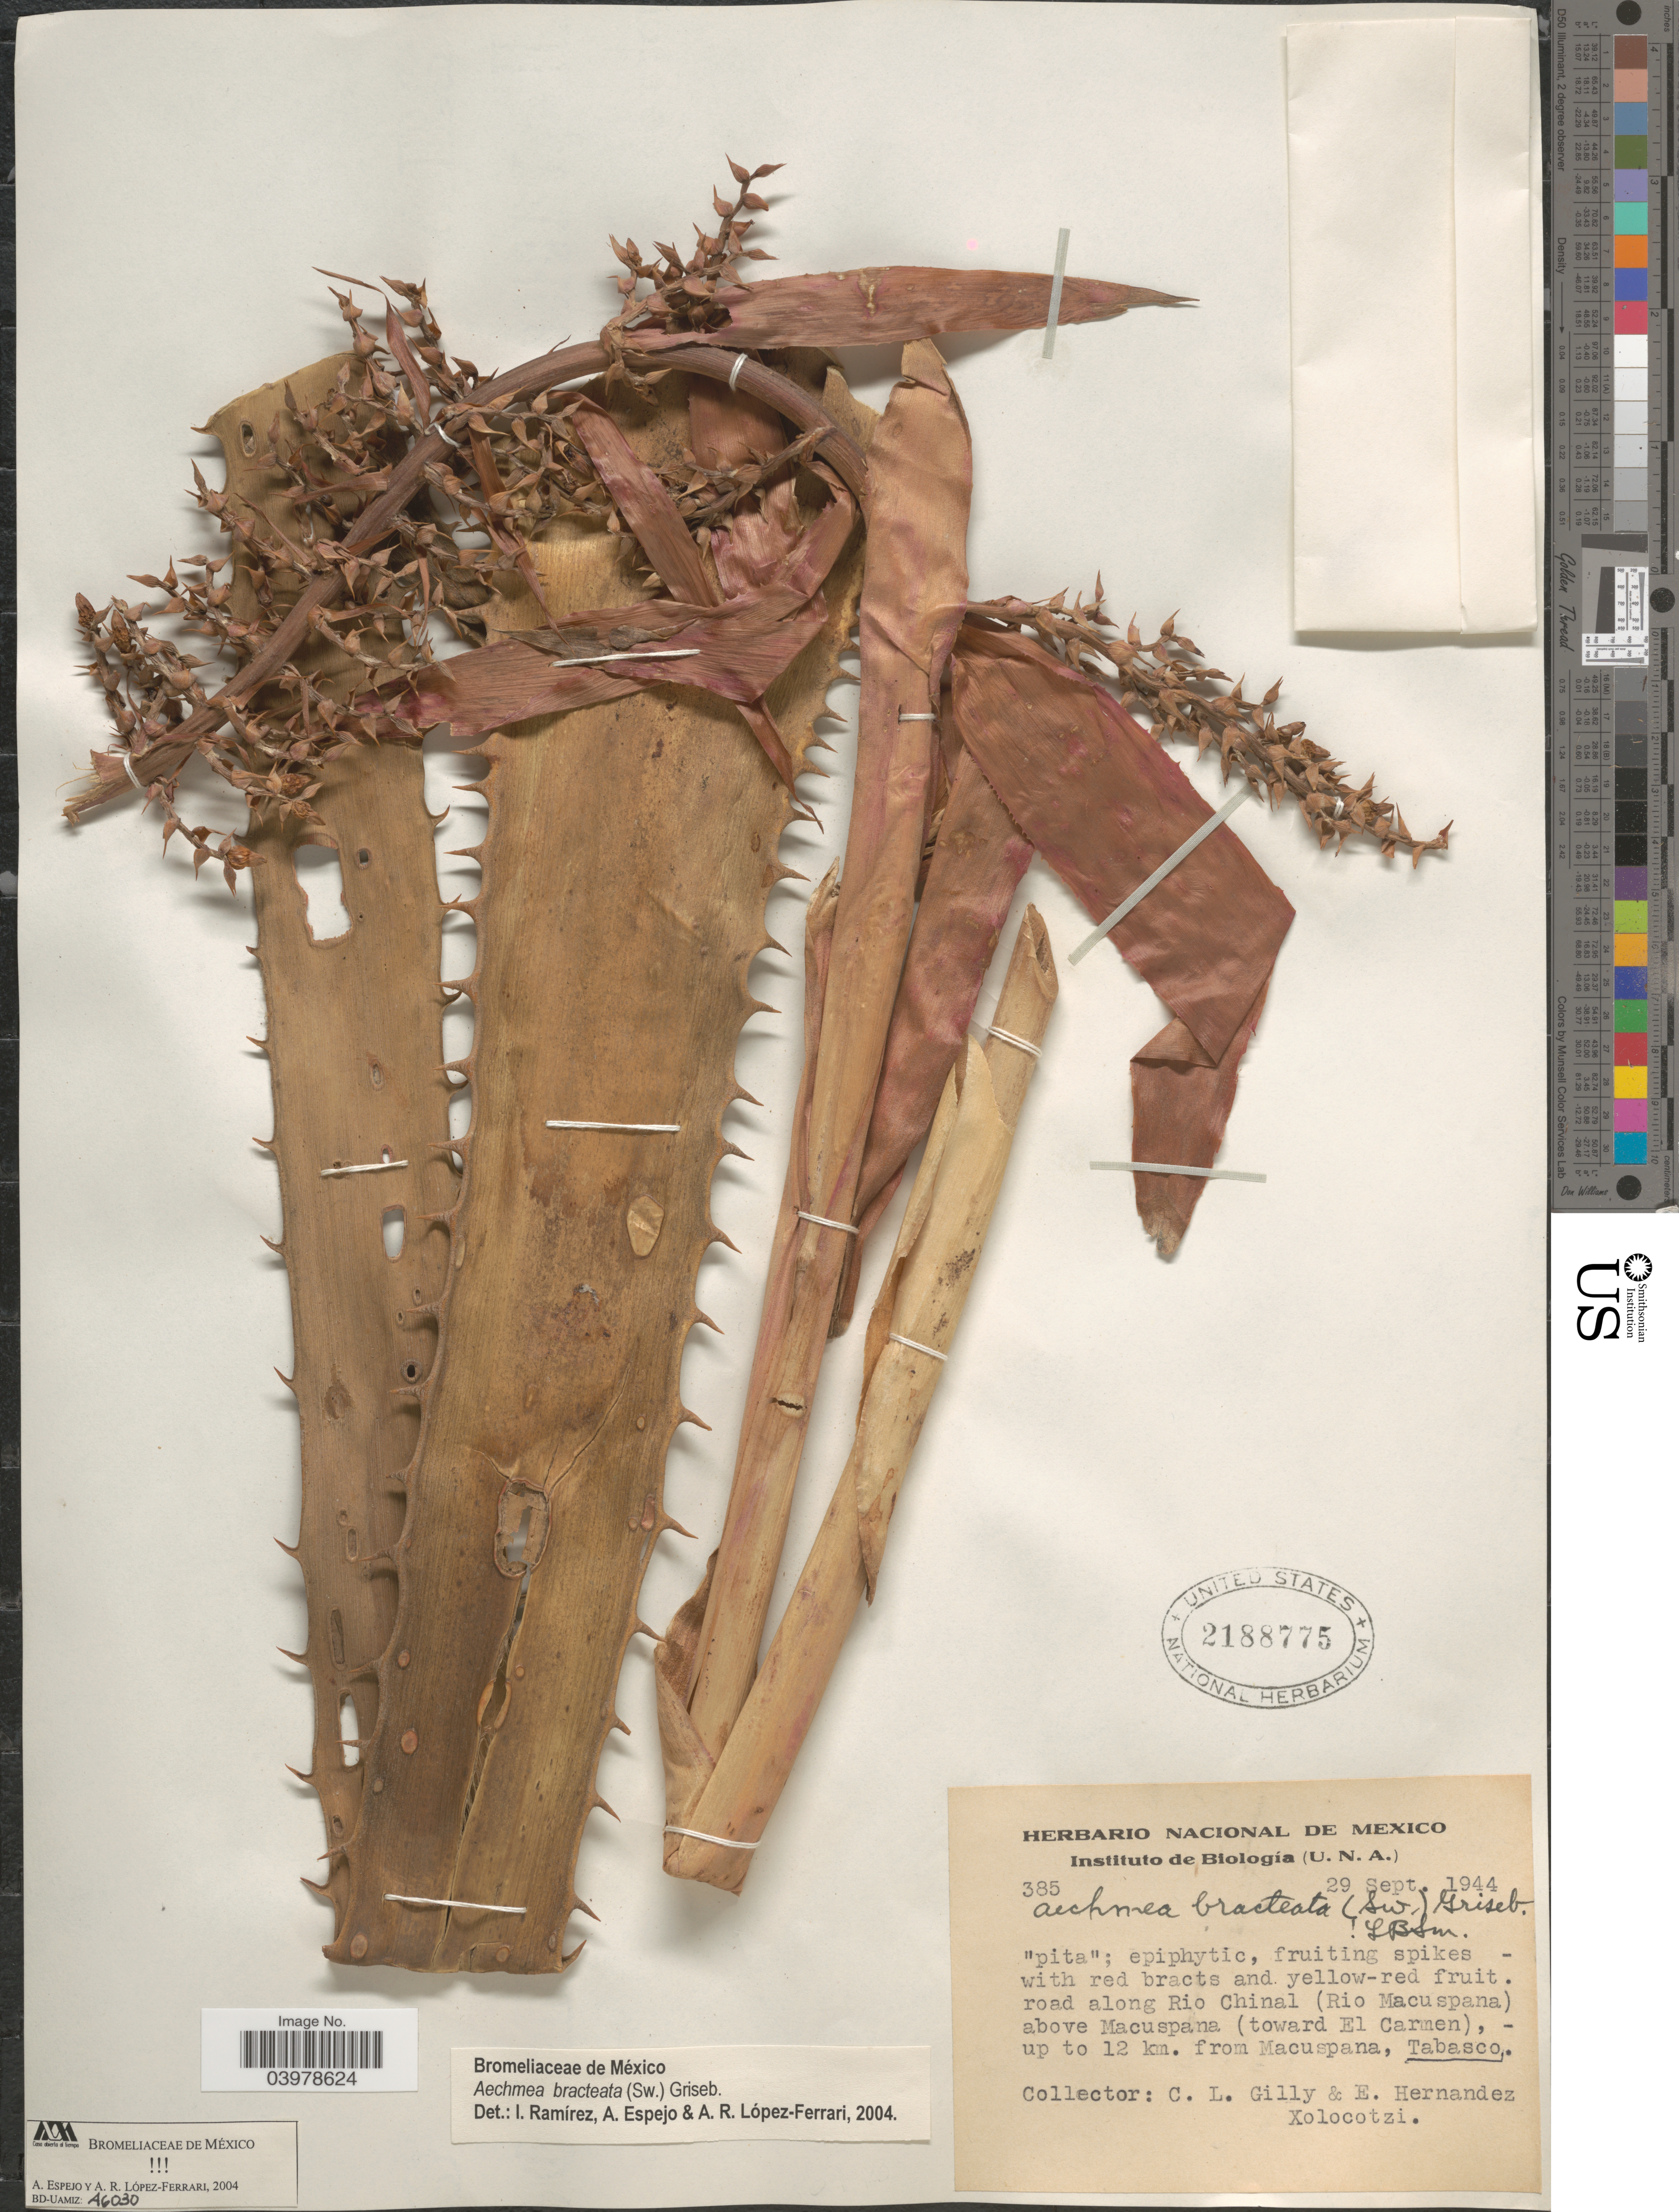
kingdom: Plantae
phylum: Tracheophyta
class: Liliopsida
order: Poales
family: Bromeliaceae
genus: Aechmea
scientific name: Aechmea bracteata var. bracteata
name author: (Sw.) Griseb.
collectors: C. Gilly & E. Hernandez X.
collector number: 385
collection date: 1944-09-29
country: Mexico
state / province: Tabasco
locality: Road along Rio Chinal (Rio Macuspana) above Mascuspana (toward El Carmen), up to 12 km. from Macuspana.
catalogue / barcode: US 2188775